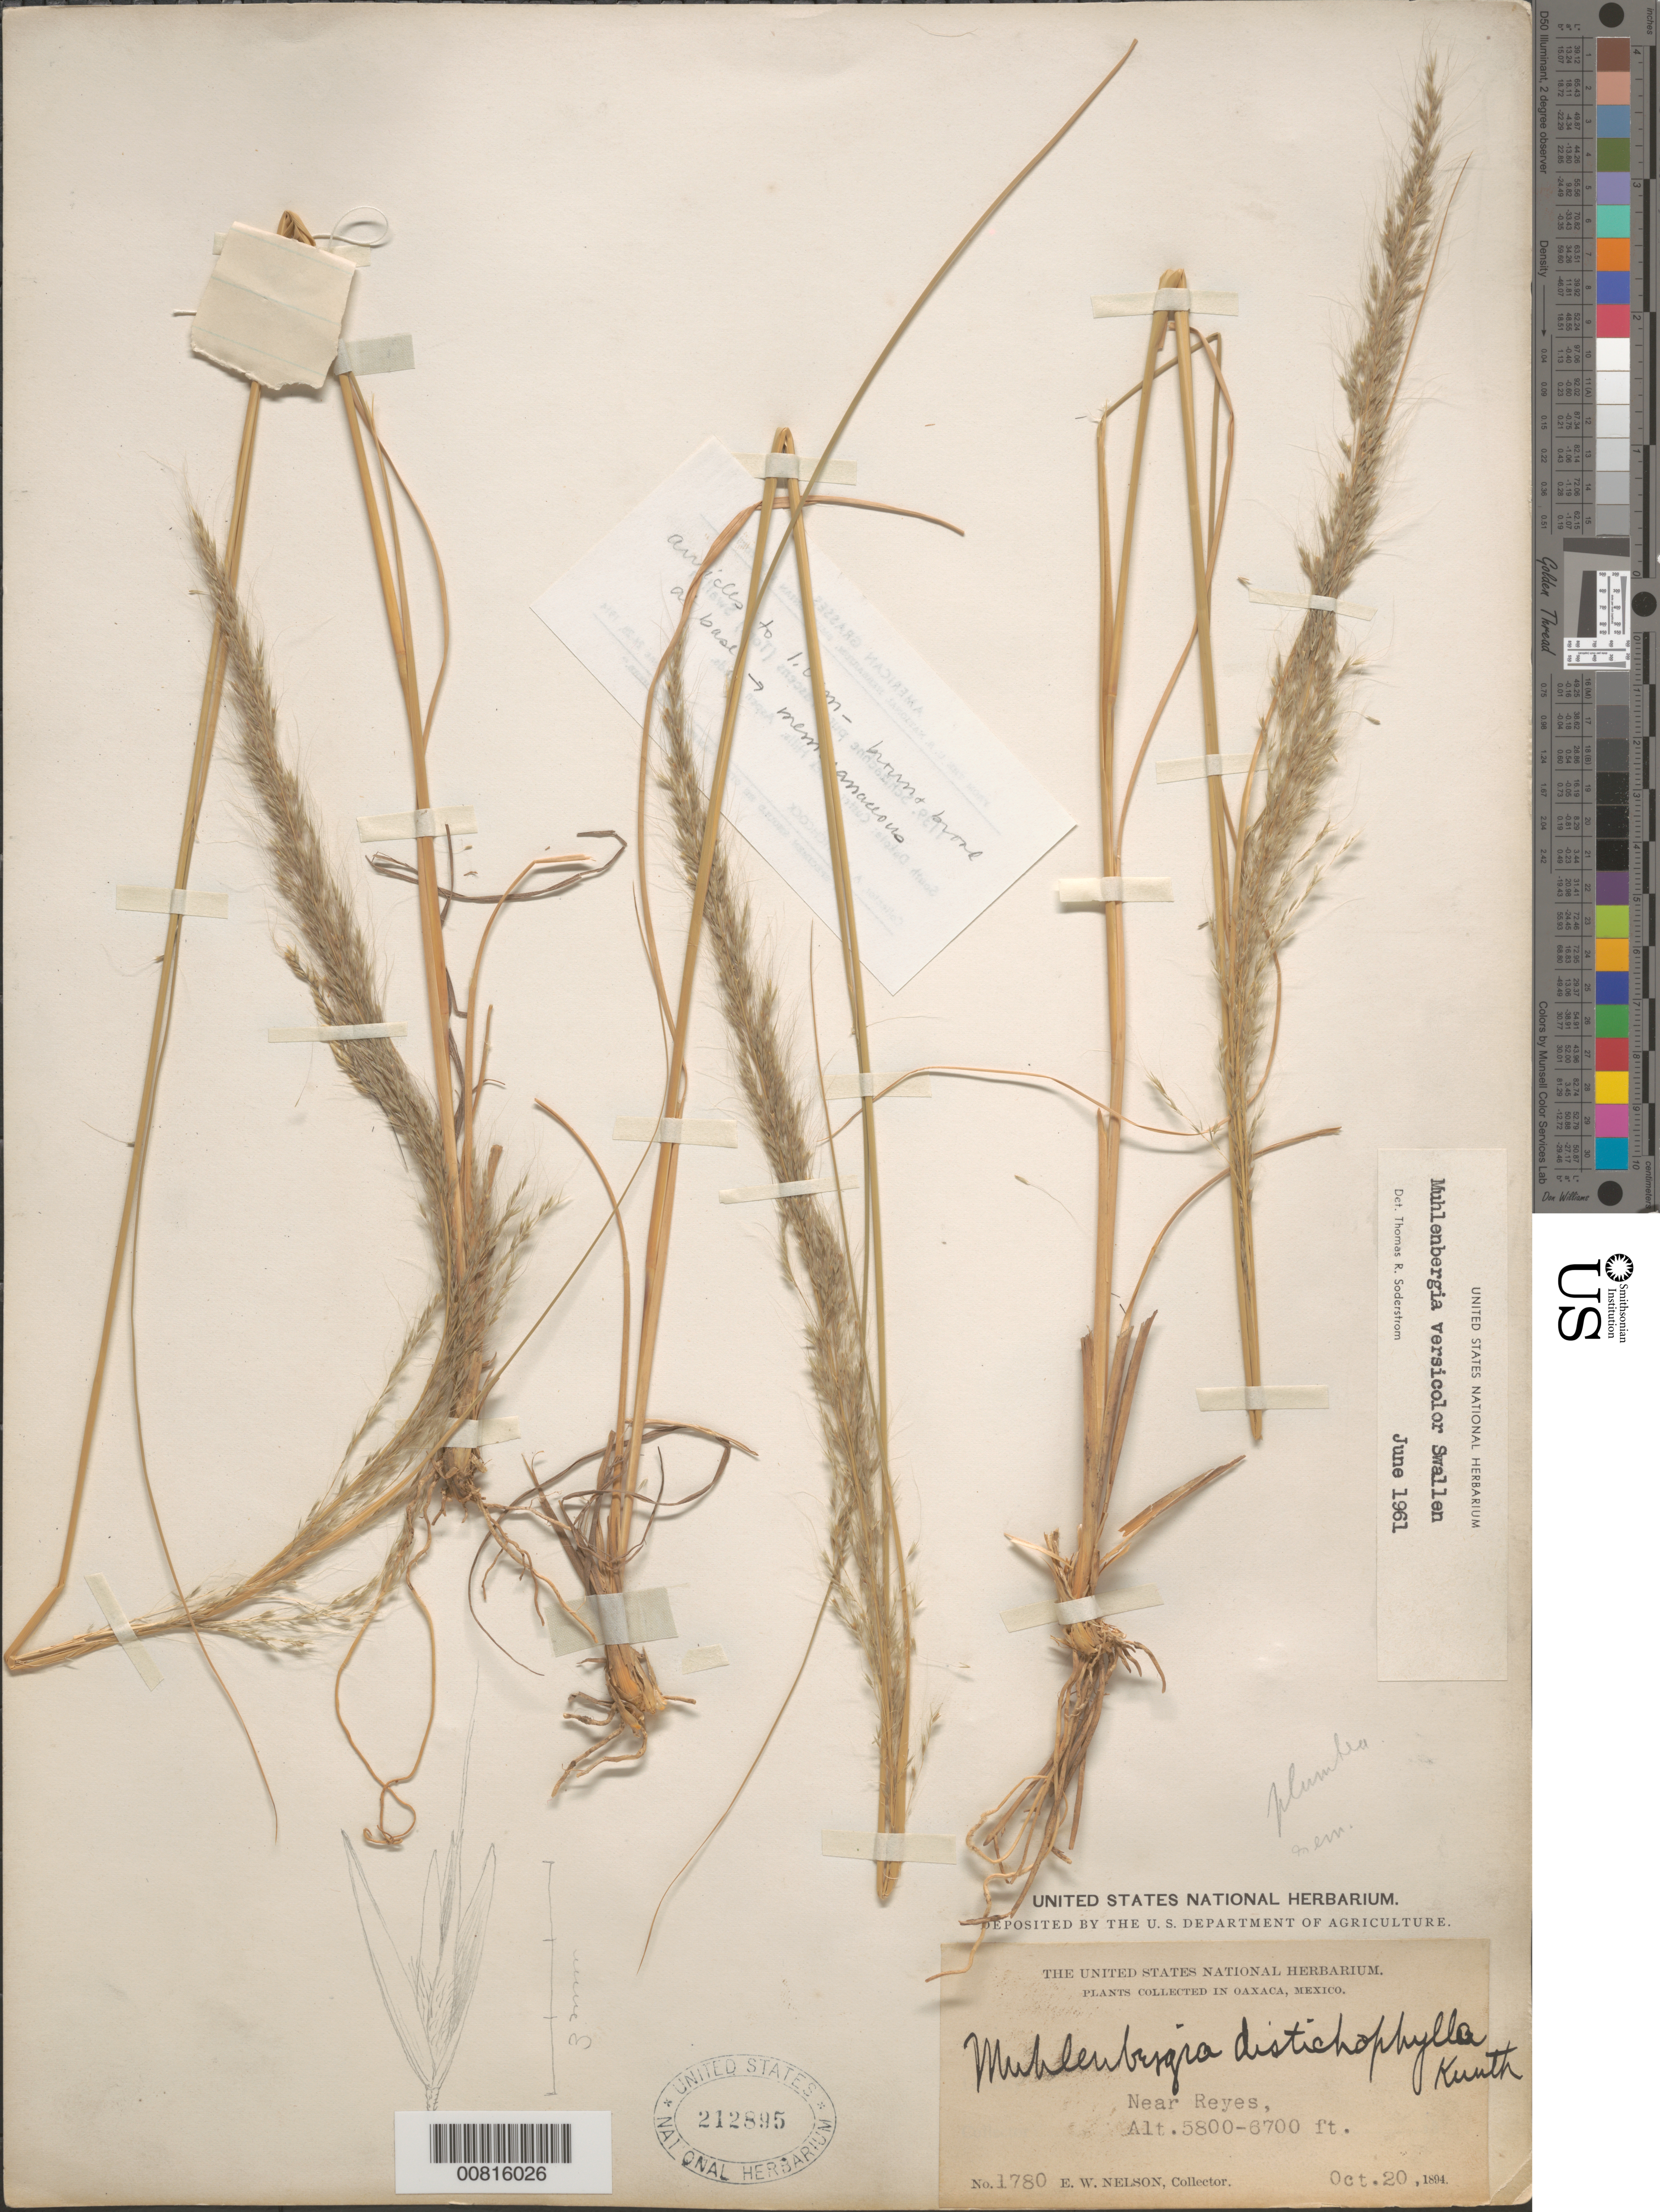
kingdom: Plantae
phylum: Tracheophyta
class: Liliopsida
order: Poales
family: Poaceae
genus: Muhlenbergia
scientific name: Muhlenbergia versicolor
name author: Swallen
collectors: E. W. Nelson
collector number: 1780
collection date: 1894-10-20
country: Mexico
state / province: Oaxaca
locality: Near Reyes.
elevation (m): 1768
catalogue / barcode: US 212895